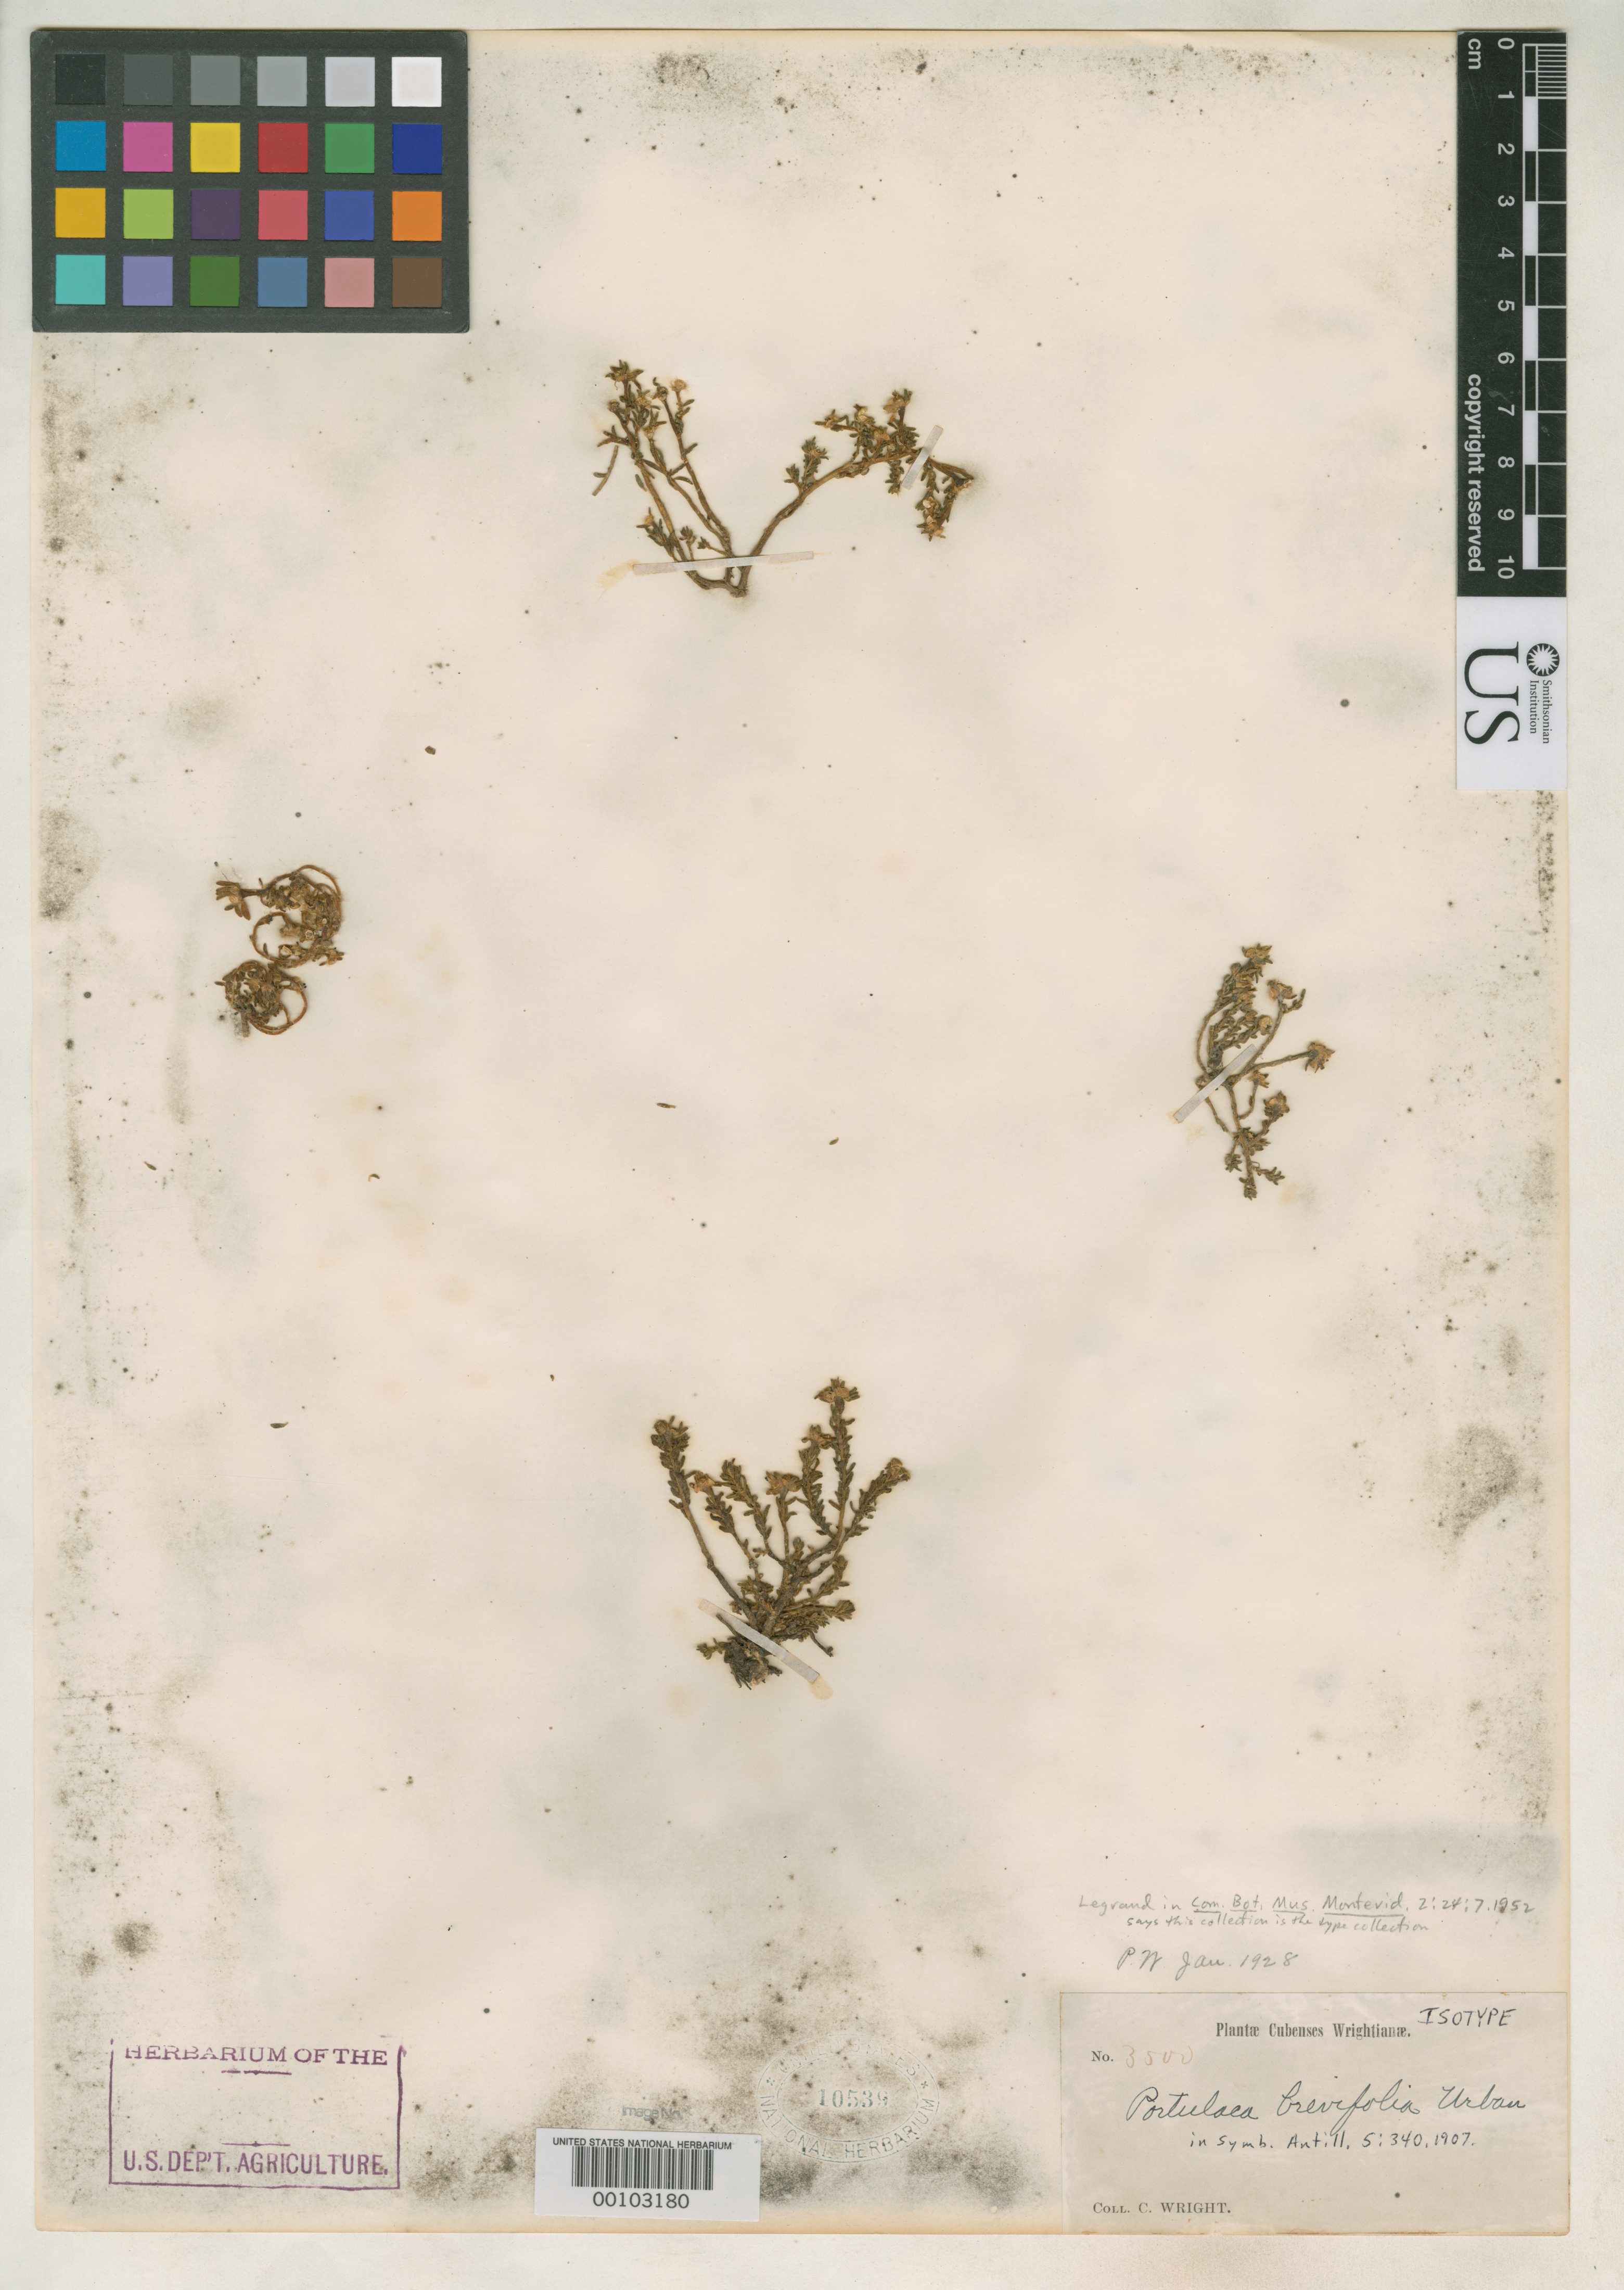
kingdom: Plantae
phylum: Tracheophyta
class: Magnoliopsida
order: Caryophyllales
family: Portulacaceae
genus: Portulaca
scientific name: Portulaca brevifolia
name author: Urb.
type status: Isosyntype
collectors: C. Wright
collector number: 3500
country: Cuba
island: Greater Antilles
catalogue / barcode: US 10539